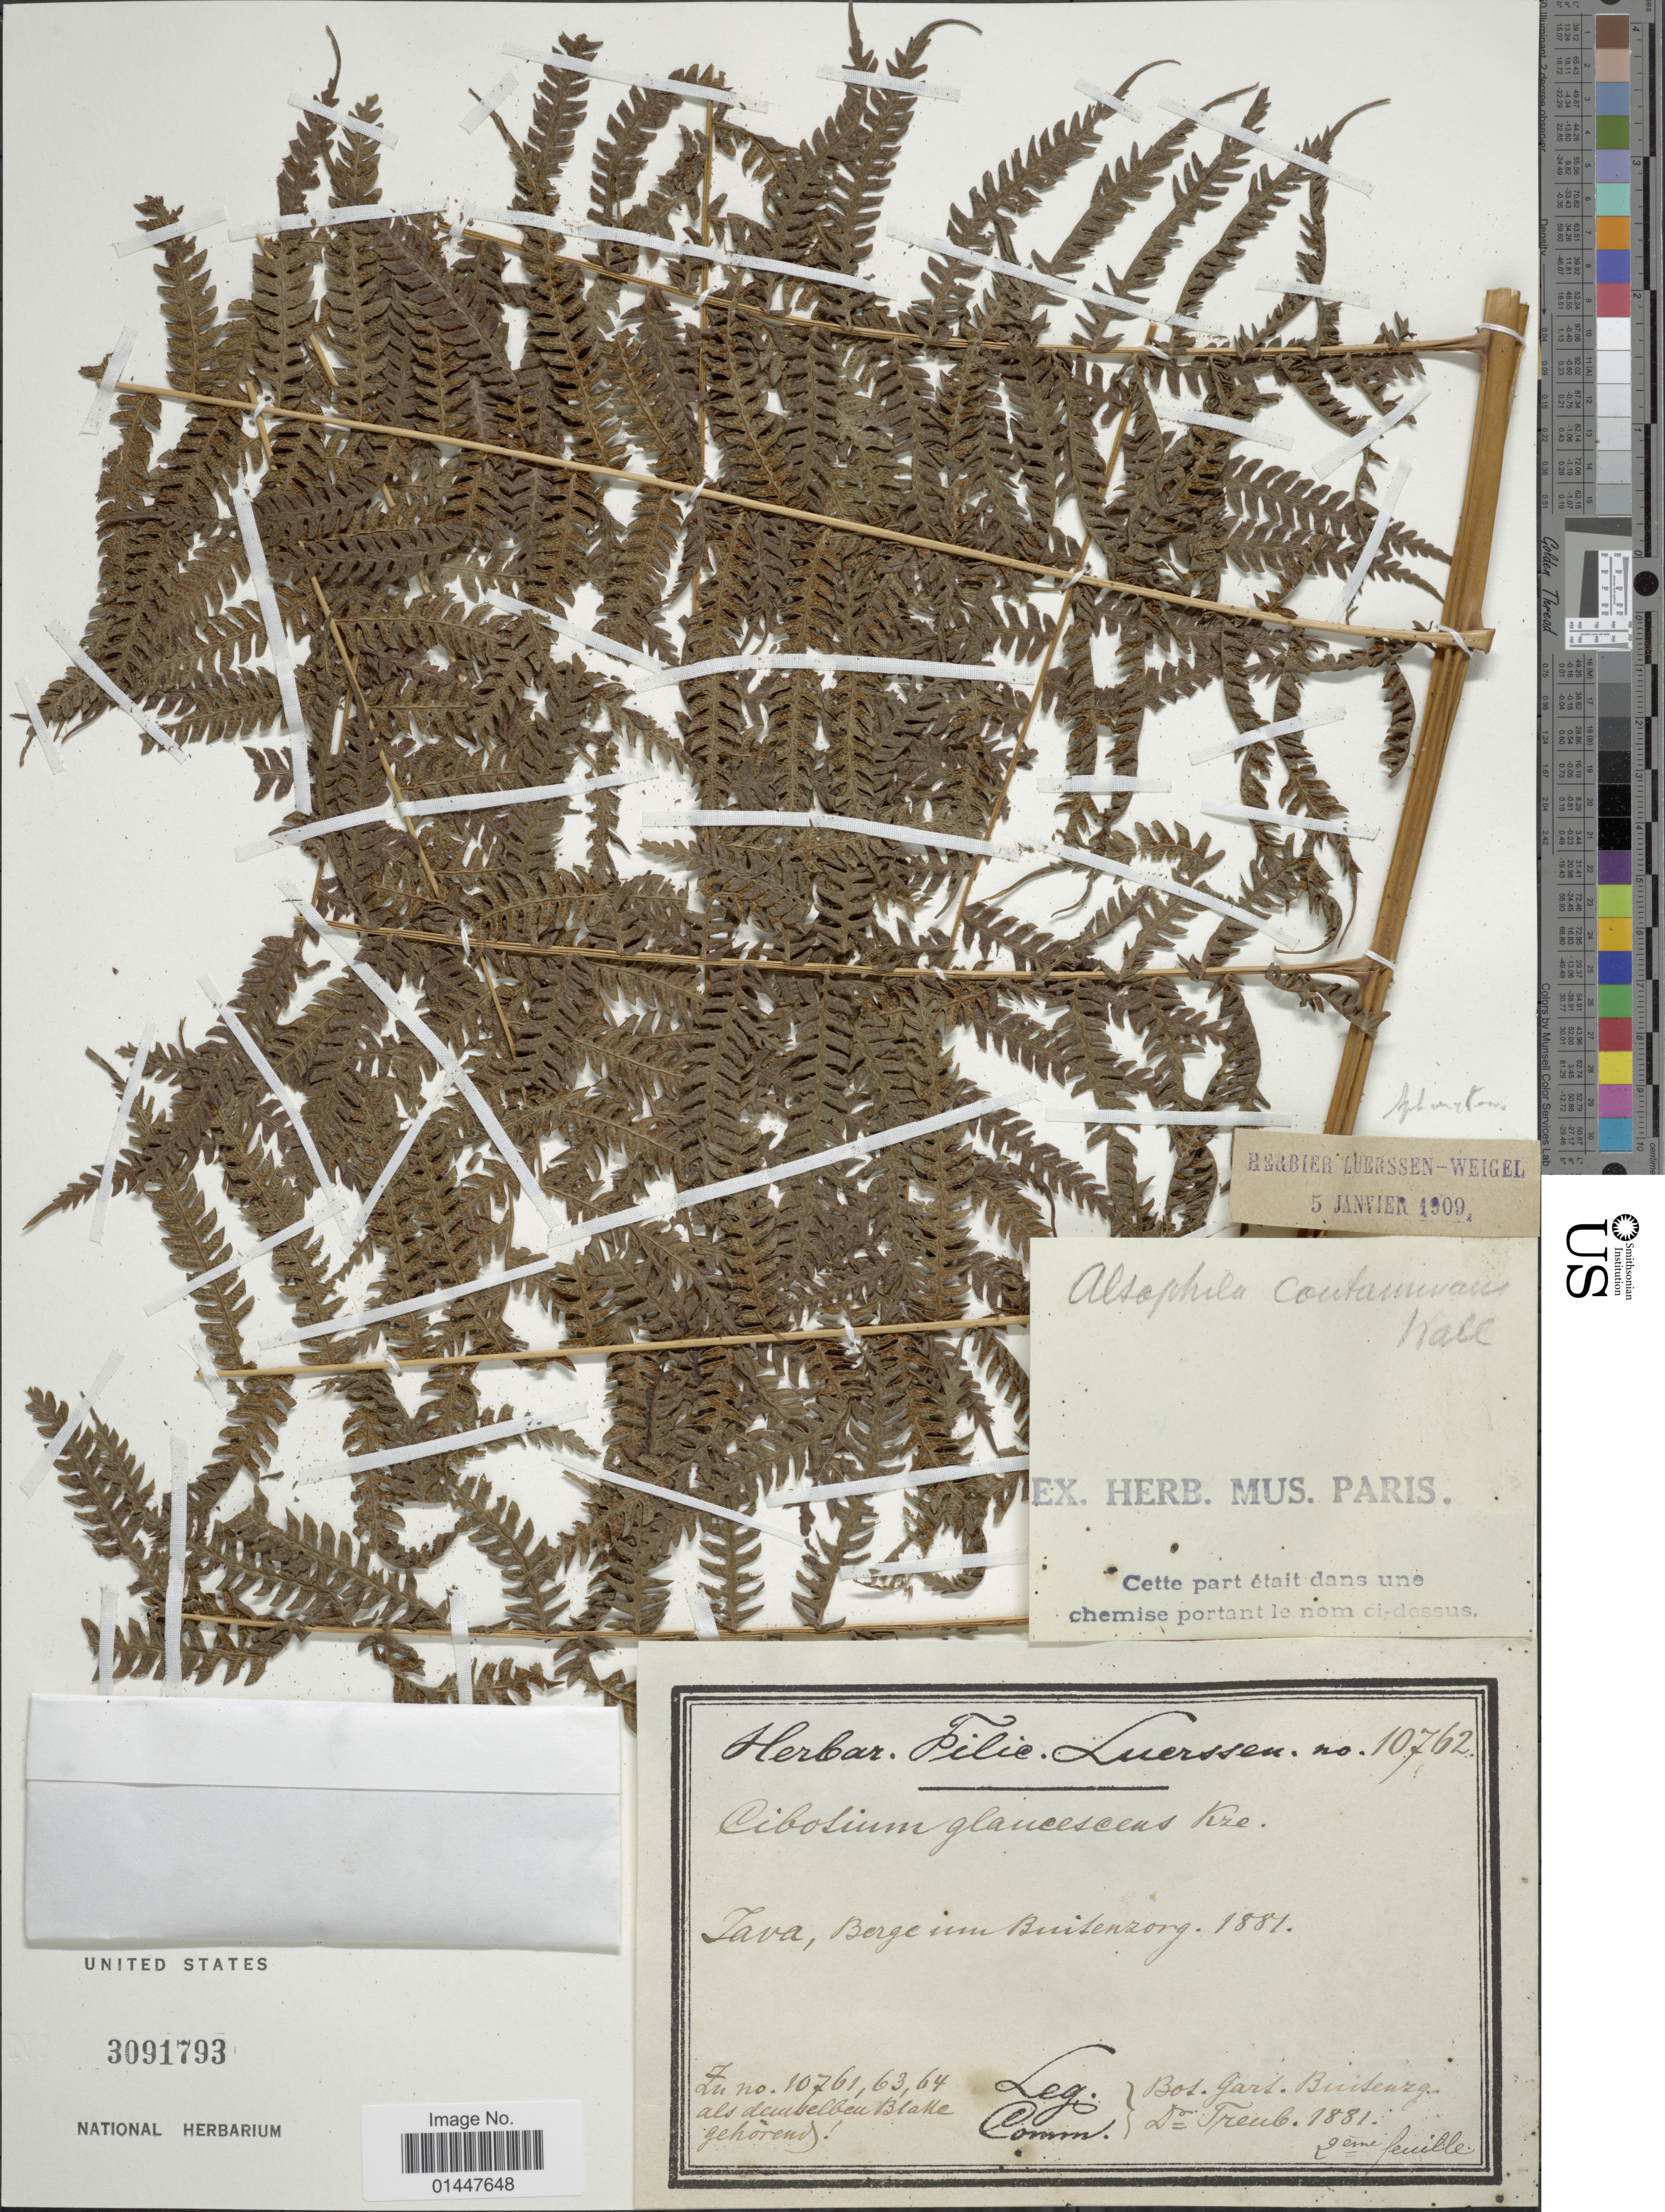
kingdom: Plantae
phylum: Tracheophyta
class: Polypodiopsida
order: Cyatheales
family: Cyatheaceae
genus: Sphaeropteris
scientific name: Sphaeropteris glauca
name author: (Blume) R.M. Tryon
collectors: Treub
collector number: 10761/10763/10764/10762?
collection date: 1881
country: Indonesia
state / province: Java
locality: Java, Berge iun [interpreted] Buitzenzorg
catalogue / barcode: US 3091793